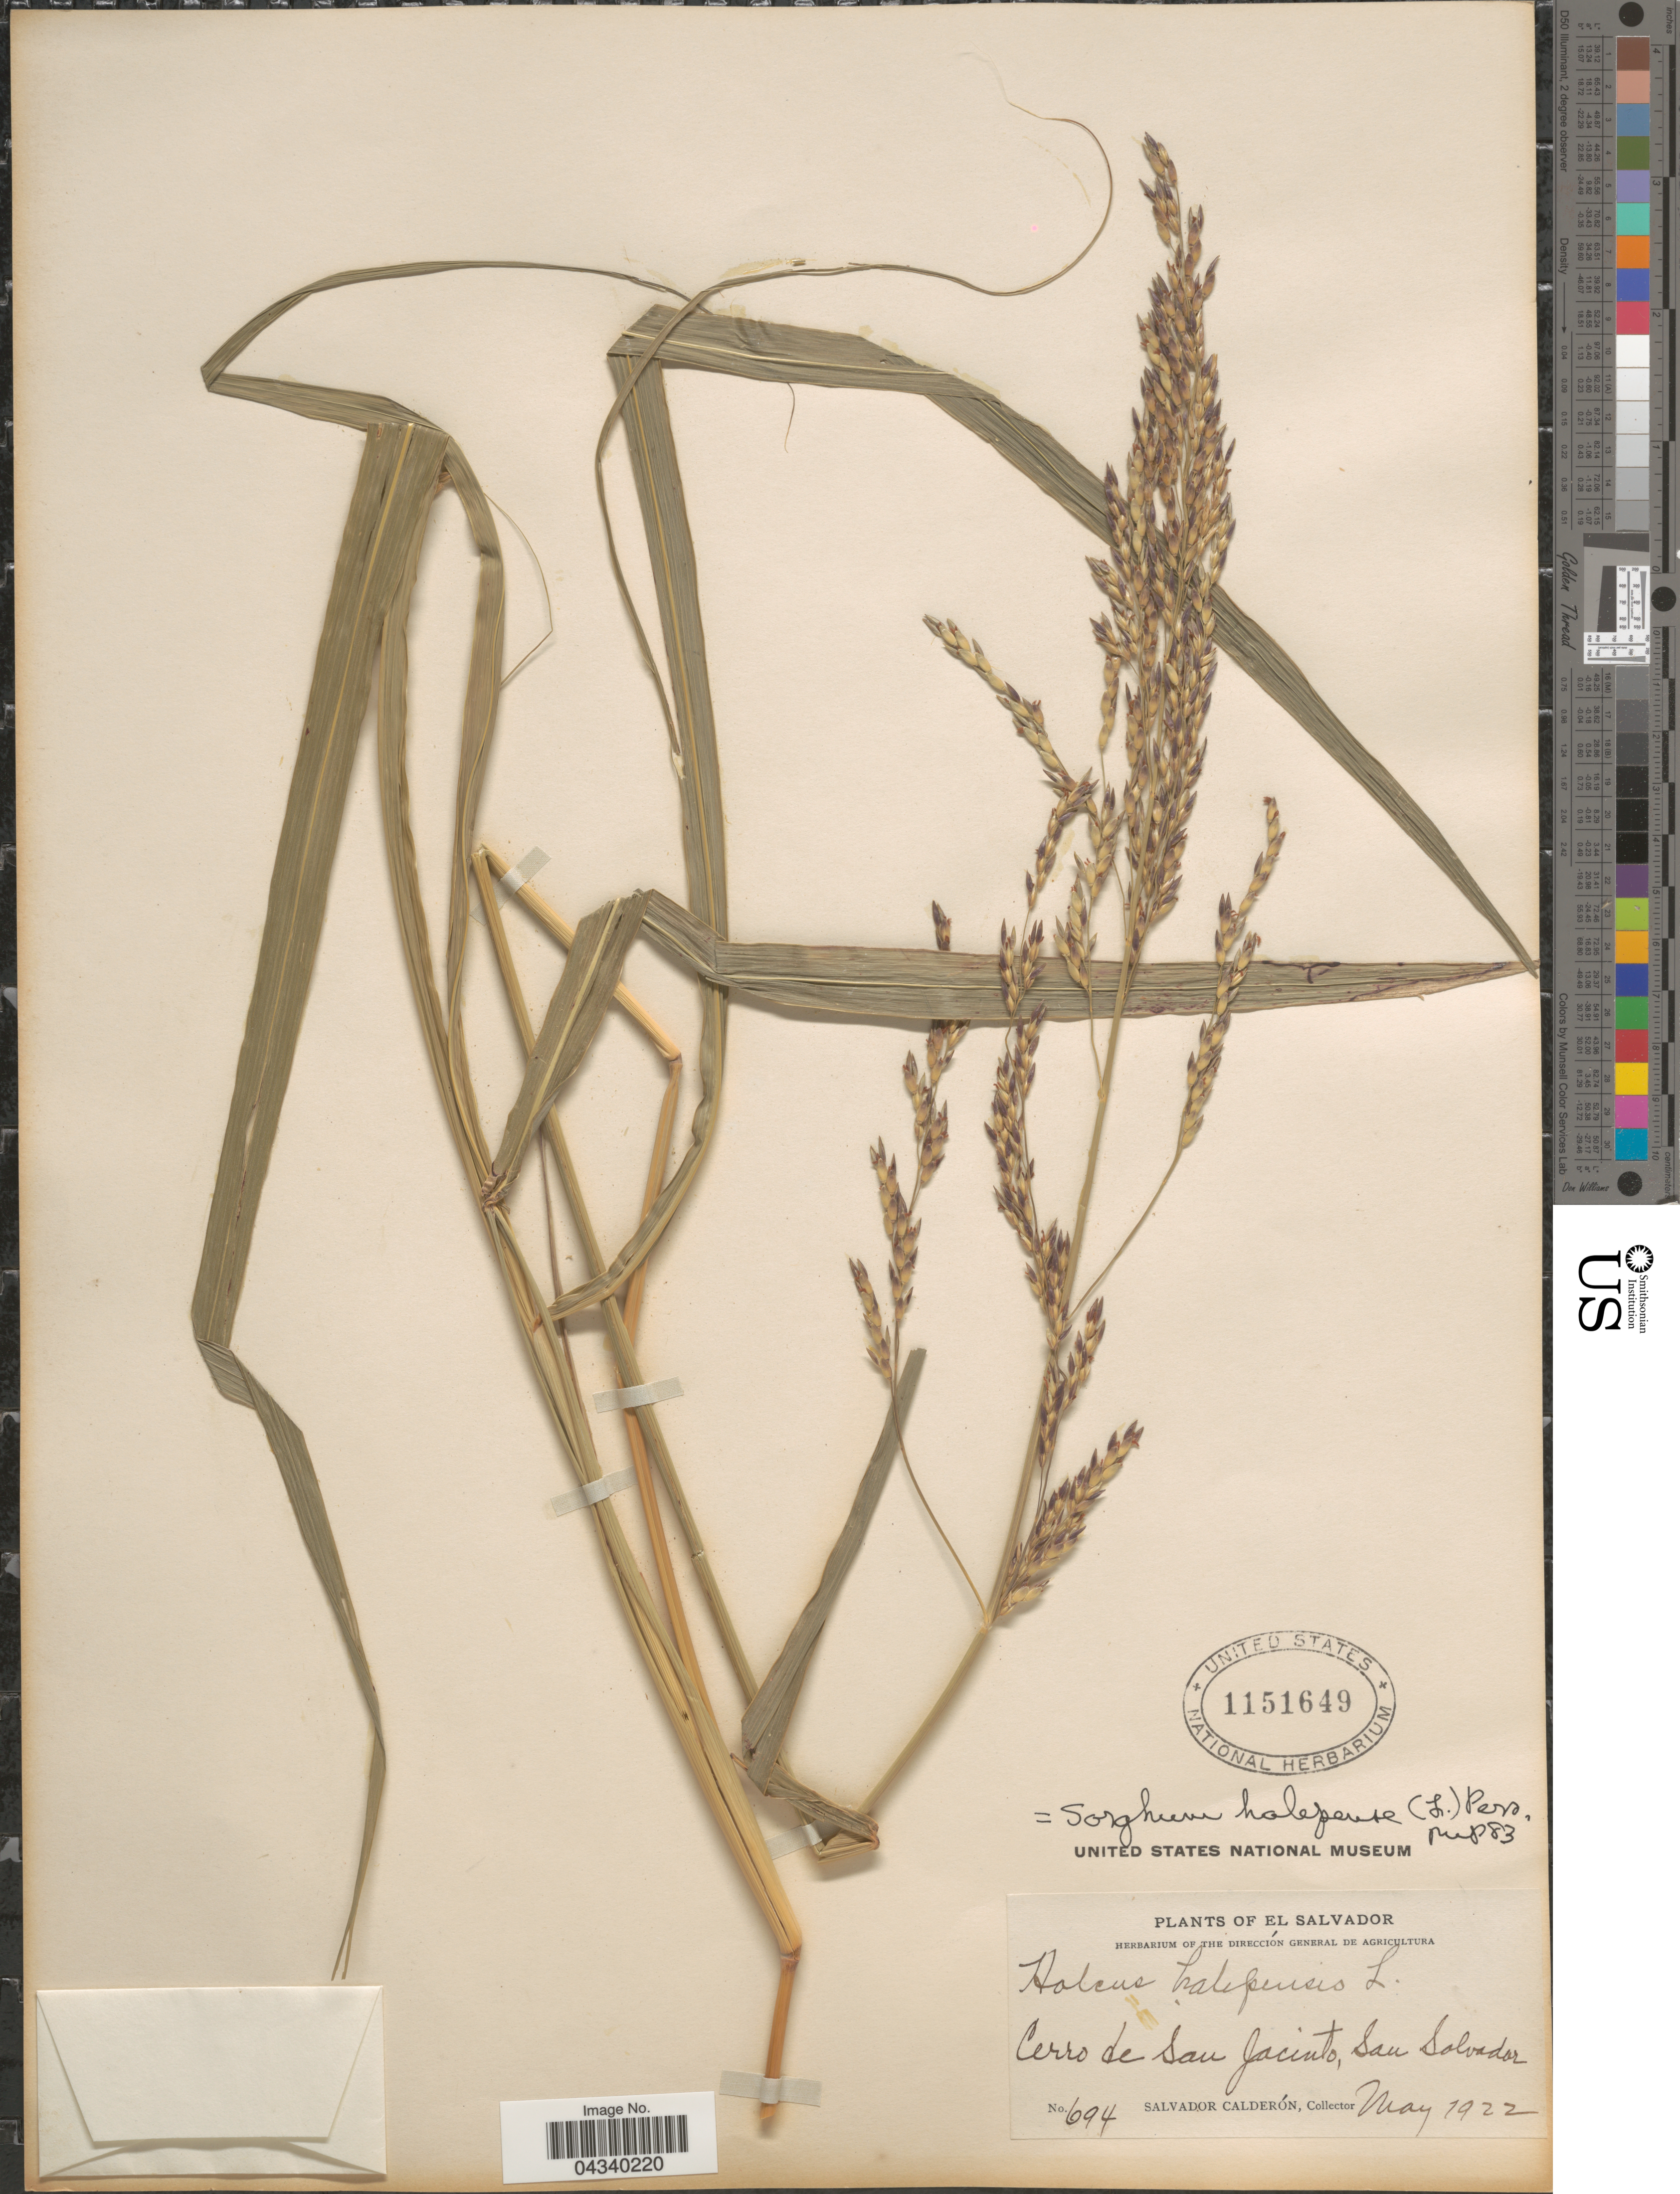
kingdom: Plantae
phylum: Tracheophyta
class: Liliopsida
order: Poales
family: Poaceae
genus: Sorghum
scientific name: Sorghum halepense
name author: (L.) Pers.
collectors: S. Calderón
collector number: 694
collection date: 1922-05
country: El Salvador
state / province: San Salvador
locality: Cerro de San Jacinto, San Salvador.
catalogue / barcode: US 1151649